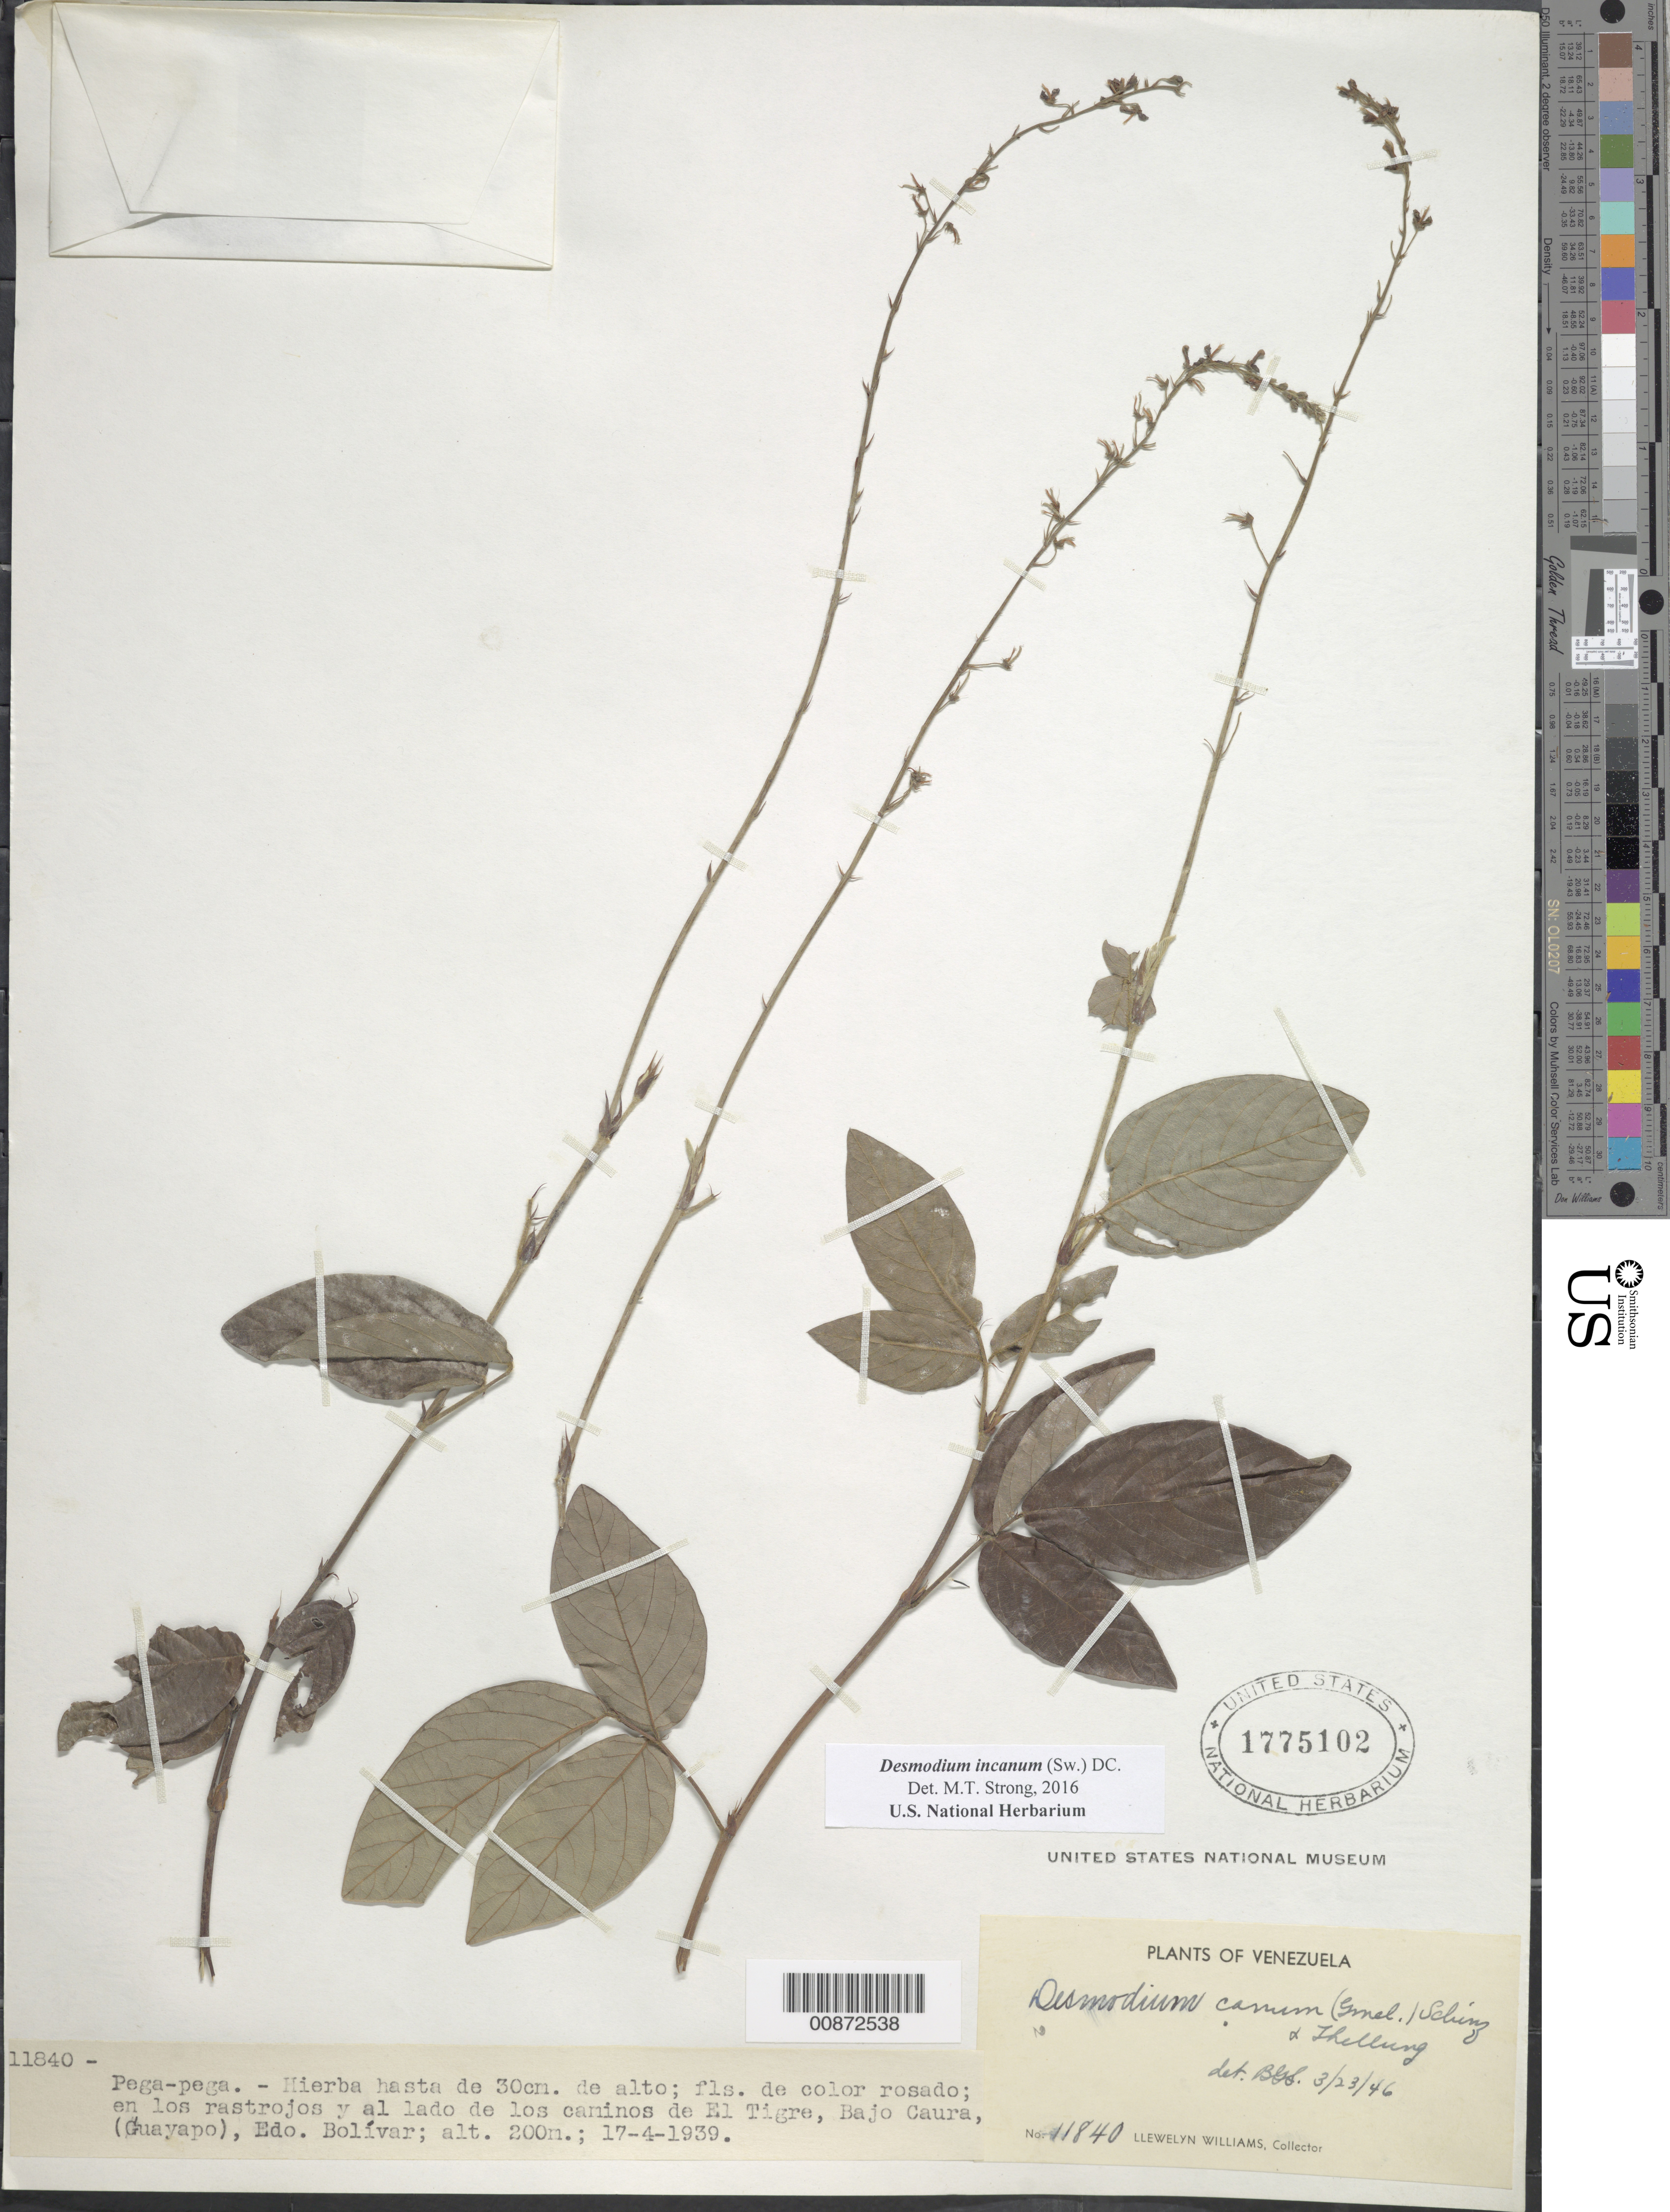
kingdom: Plantae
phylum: Tracheophyta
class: Magnoliopsida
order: Fabales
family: Fabaceae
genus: Desmodium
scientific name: Desmodium incanum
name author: (Sw.) DC.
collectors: Ll. Williams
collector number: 11840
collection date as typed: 17-Apr-39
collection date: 1939-04-17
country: Venezuela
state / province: Bolívar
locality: El Tigre, Bajo Caura (Guayapo)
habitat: Rastrojos y al lado de los caminos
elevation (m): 200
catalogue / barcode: US 1775102